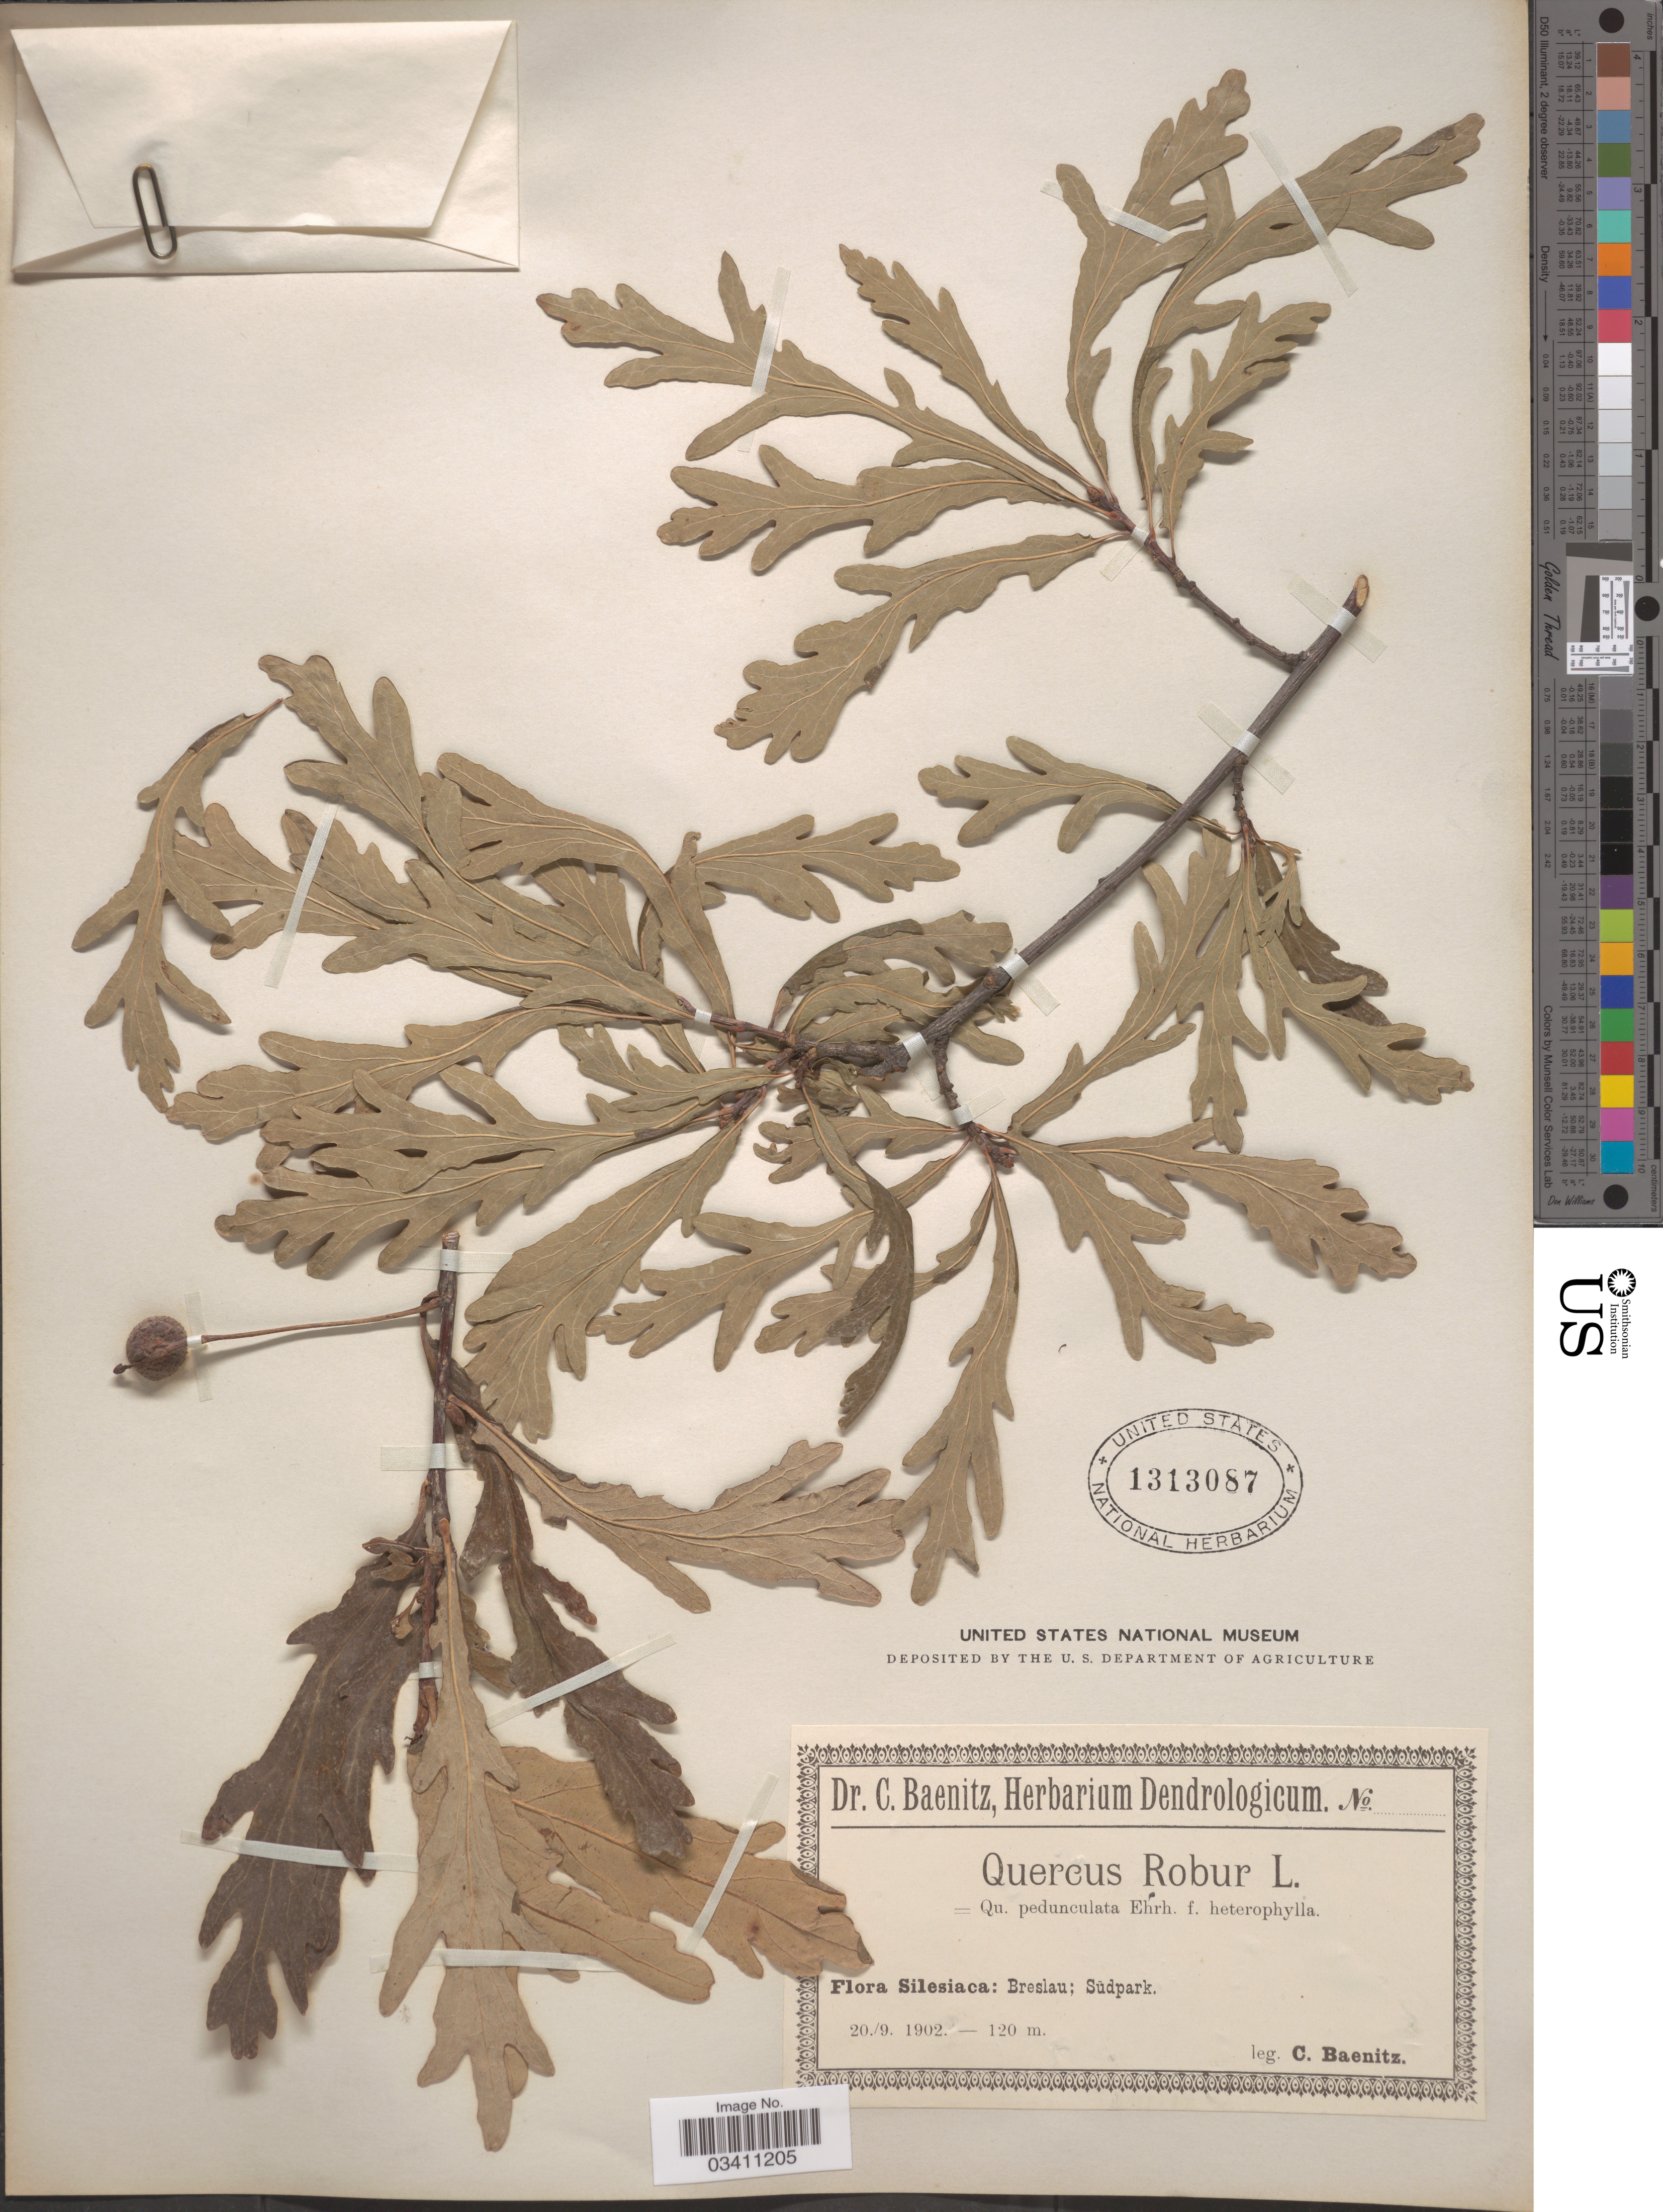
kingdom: Plantae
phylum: Tracheophyta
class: Magnoliopsida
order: Fagales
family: Fagaceae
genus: Quercus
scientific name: Quercus robur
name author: L.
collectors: C. G. Baenitz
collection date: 1902-09-20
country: Poland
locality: Silesiaca: Breslau; Südpark.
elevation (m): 120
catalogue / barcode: US 1313087